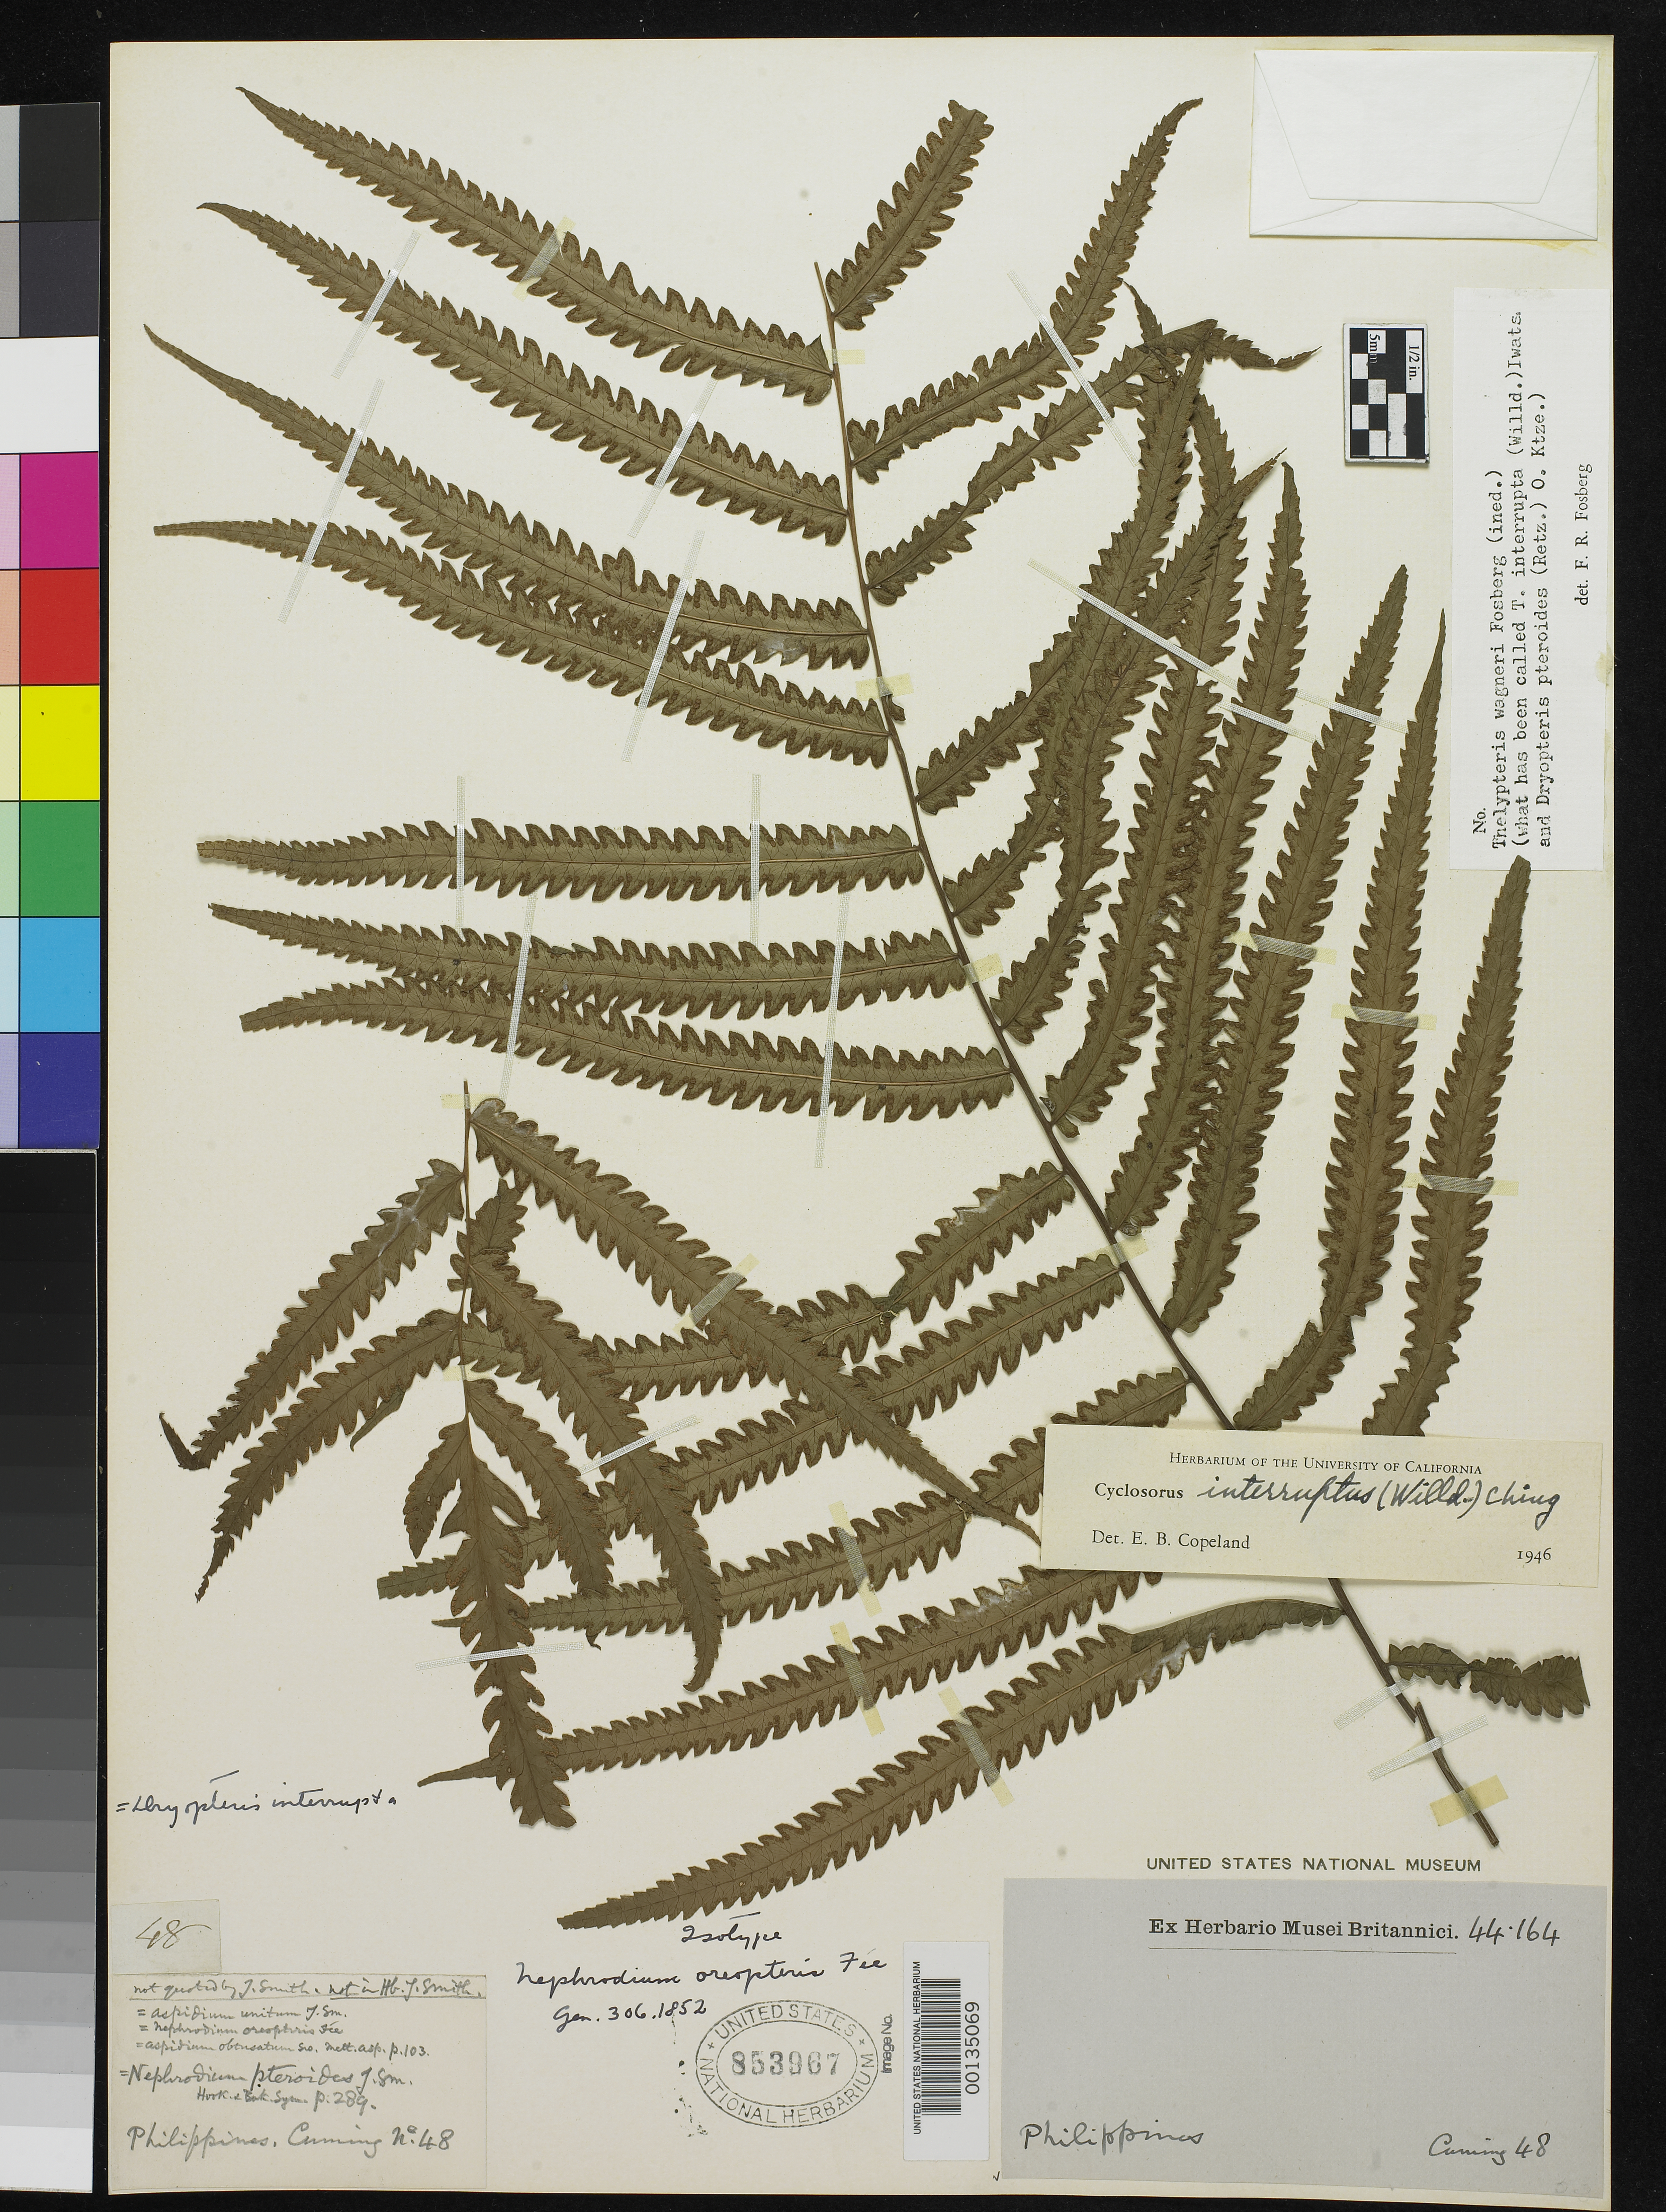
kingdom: Plantae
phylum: Tracheophyta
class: Polypodiopsida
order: Polypodiales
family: Dryopteridaceae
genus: Nephrodium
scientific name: Nephrodium oreopteris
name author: Fée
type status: Type Collection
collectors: H. Cuming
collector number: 48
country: Philippines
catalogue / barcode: US 853967